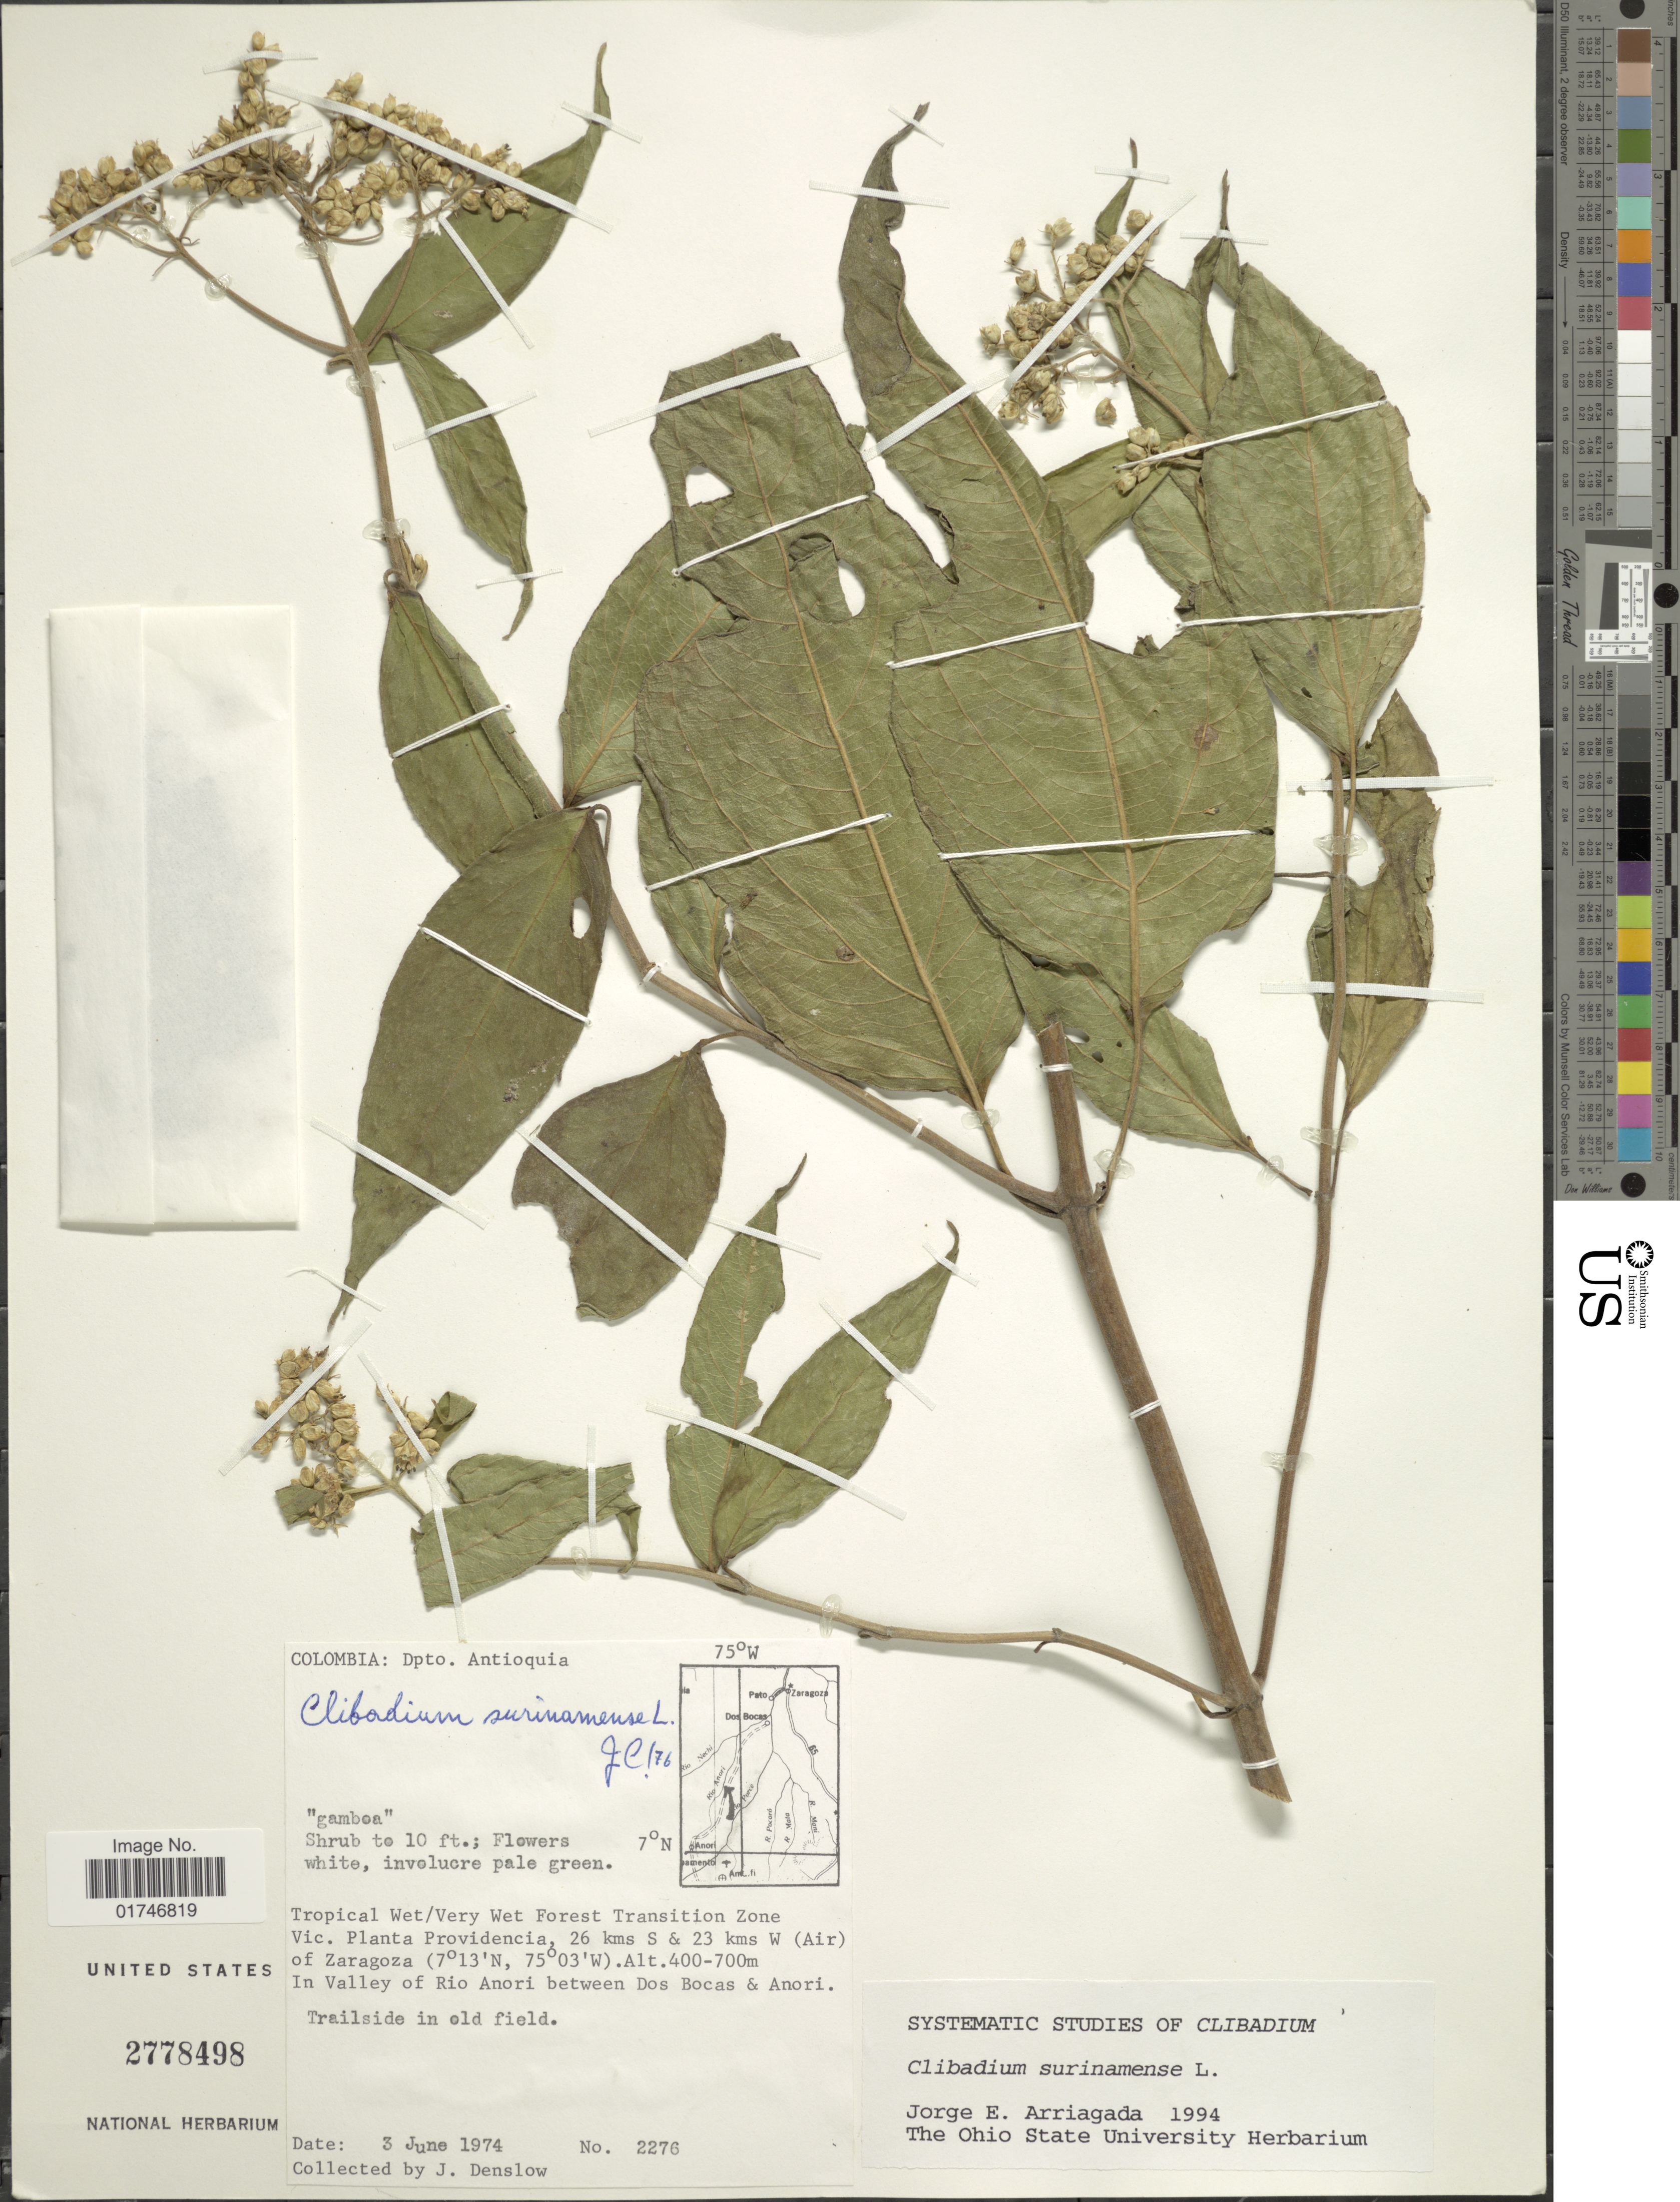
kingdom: Plantae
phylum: Tracheophyta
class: Magnoliopsida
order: Asterales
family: Asteraceae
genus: Clibadium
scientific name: Clibadium surinamense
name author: L.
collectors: J. Denslow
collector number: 2276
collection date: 1974-06-03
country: Colombia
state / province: Antioquia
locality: Dpto. Antioquia. Tropical Wet/Very Wet Forest Transition Zone Vic. Planta Providencia, 26 kms S & 23 kms W (Air) of Zaragoza. In Valley of Rio Anori between Dos Bocas & Anori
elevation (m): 400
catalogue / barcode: US 2778498